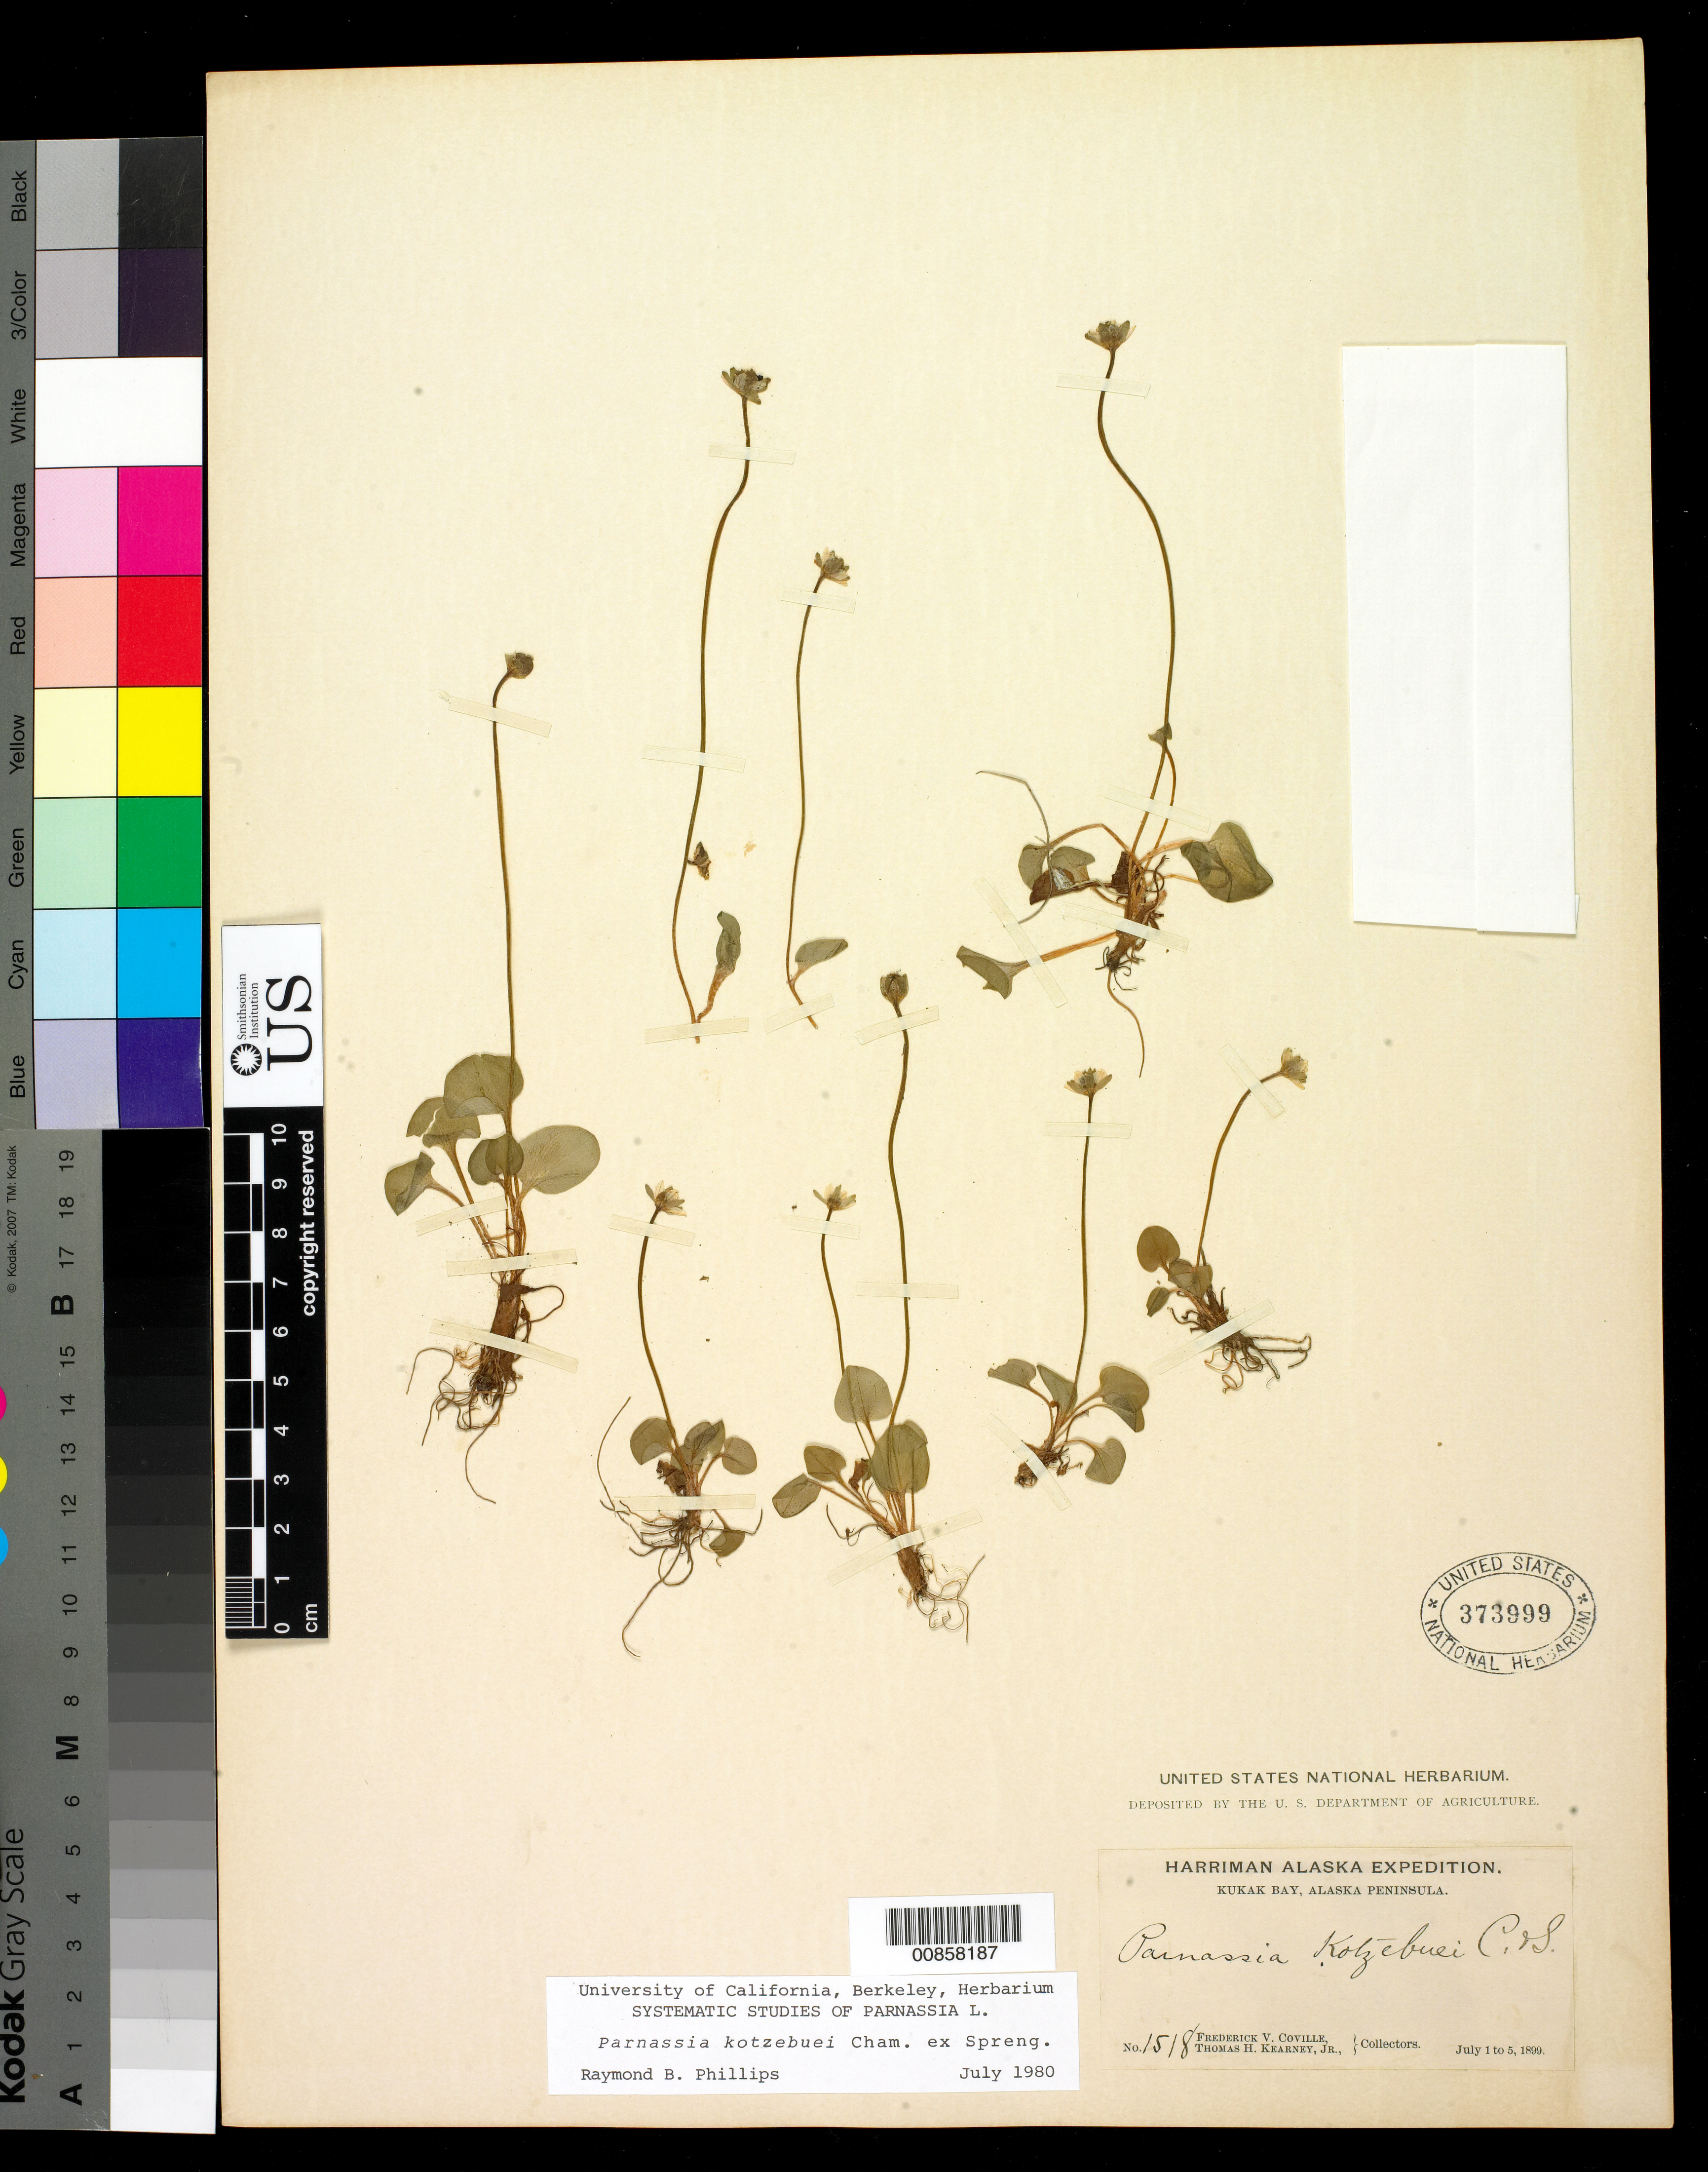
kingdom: Plantae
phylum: Tracheophyta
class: Magnoliopsida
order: Celastrales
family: Parnassiaceae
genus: Parnassia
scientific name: Parnassia kotzebuei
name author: Cham. ex Spreng.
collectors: F. V. Coville & T. H. Kearney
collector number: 1518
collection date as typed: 01 Jul 1899 to 05 Jul 1899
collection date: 1899-07-01/1899-07-05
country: United States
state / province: Alaska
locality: Kukak Bay, Alaska Peninsula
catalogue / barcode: US 373999